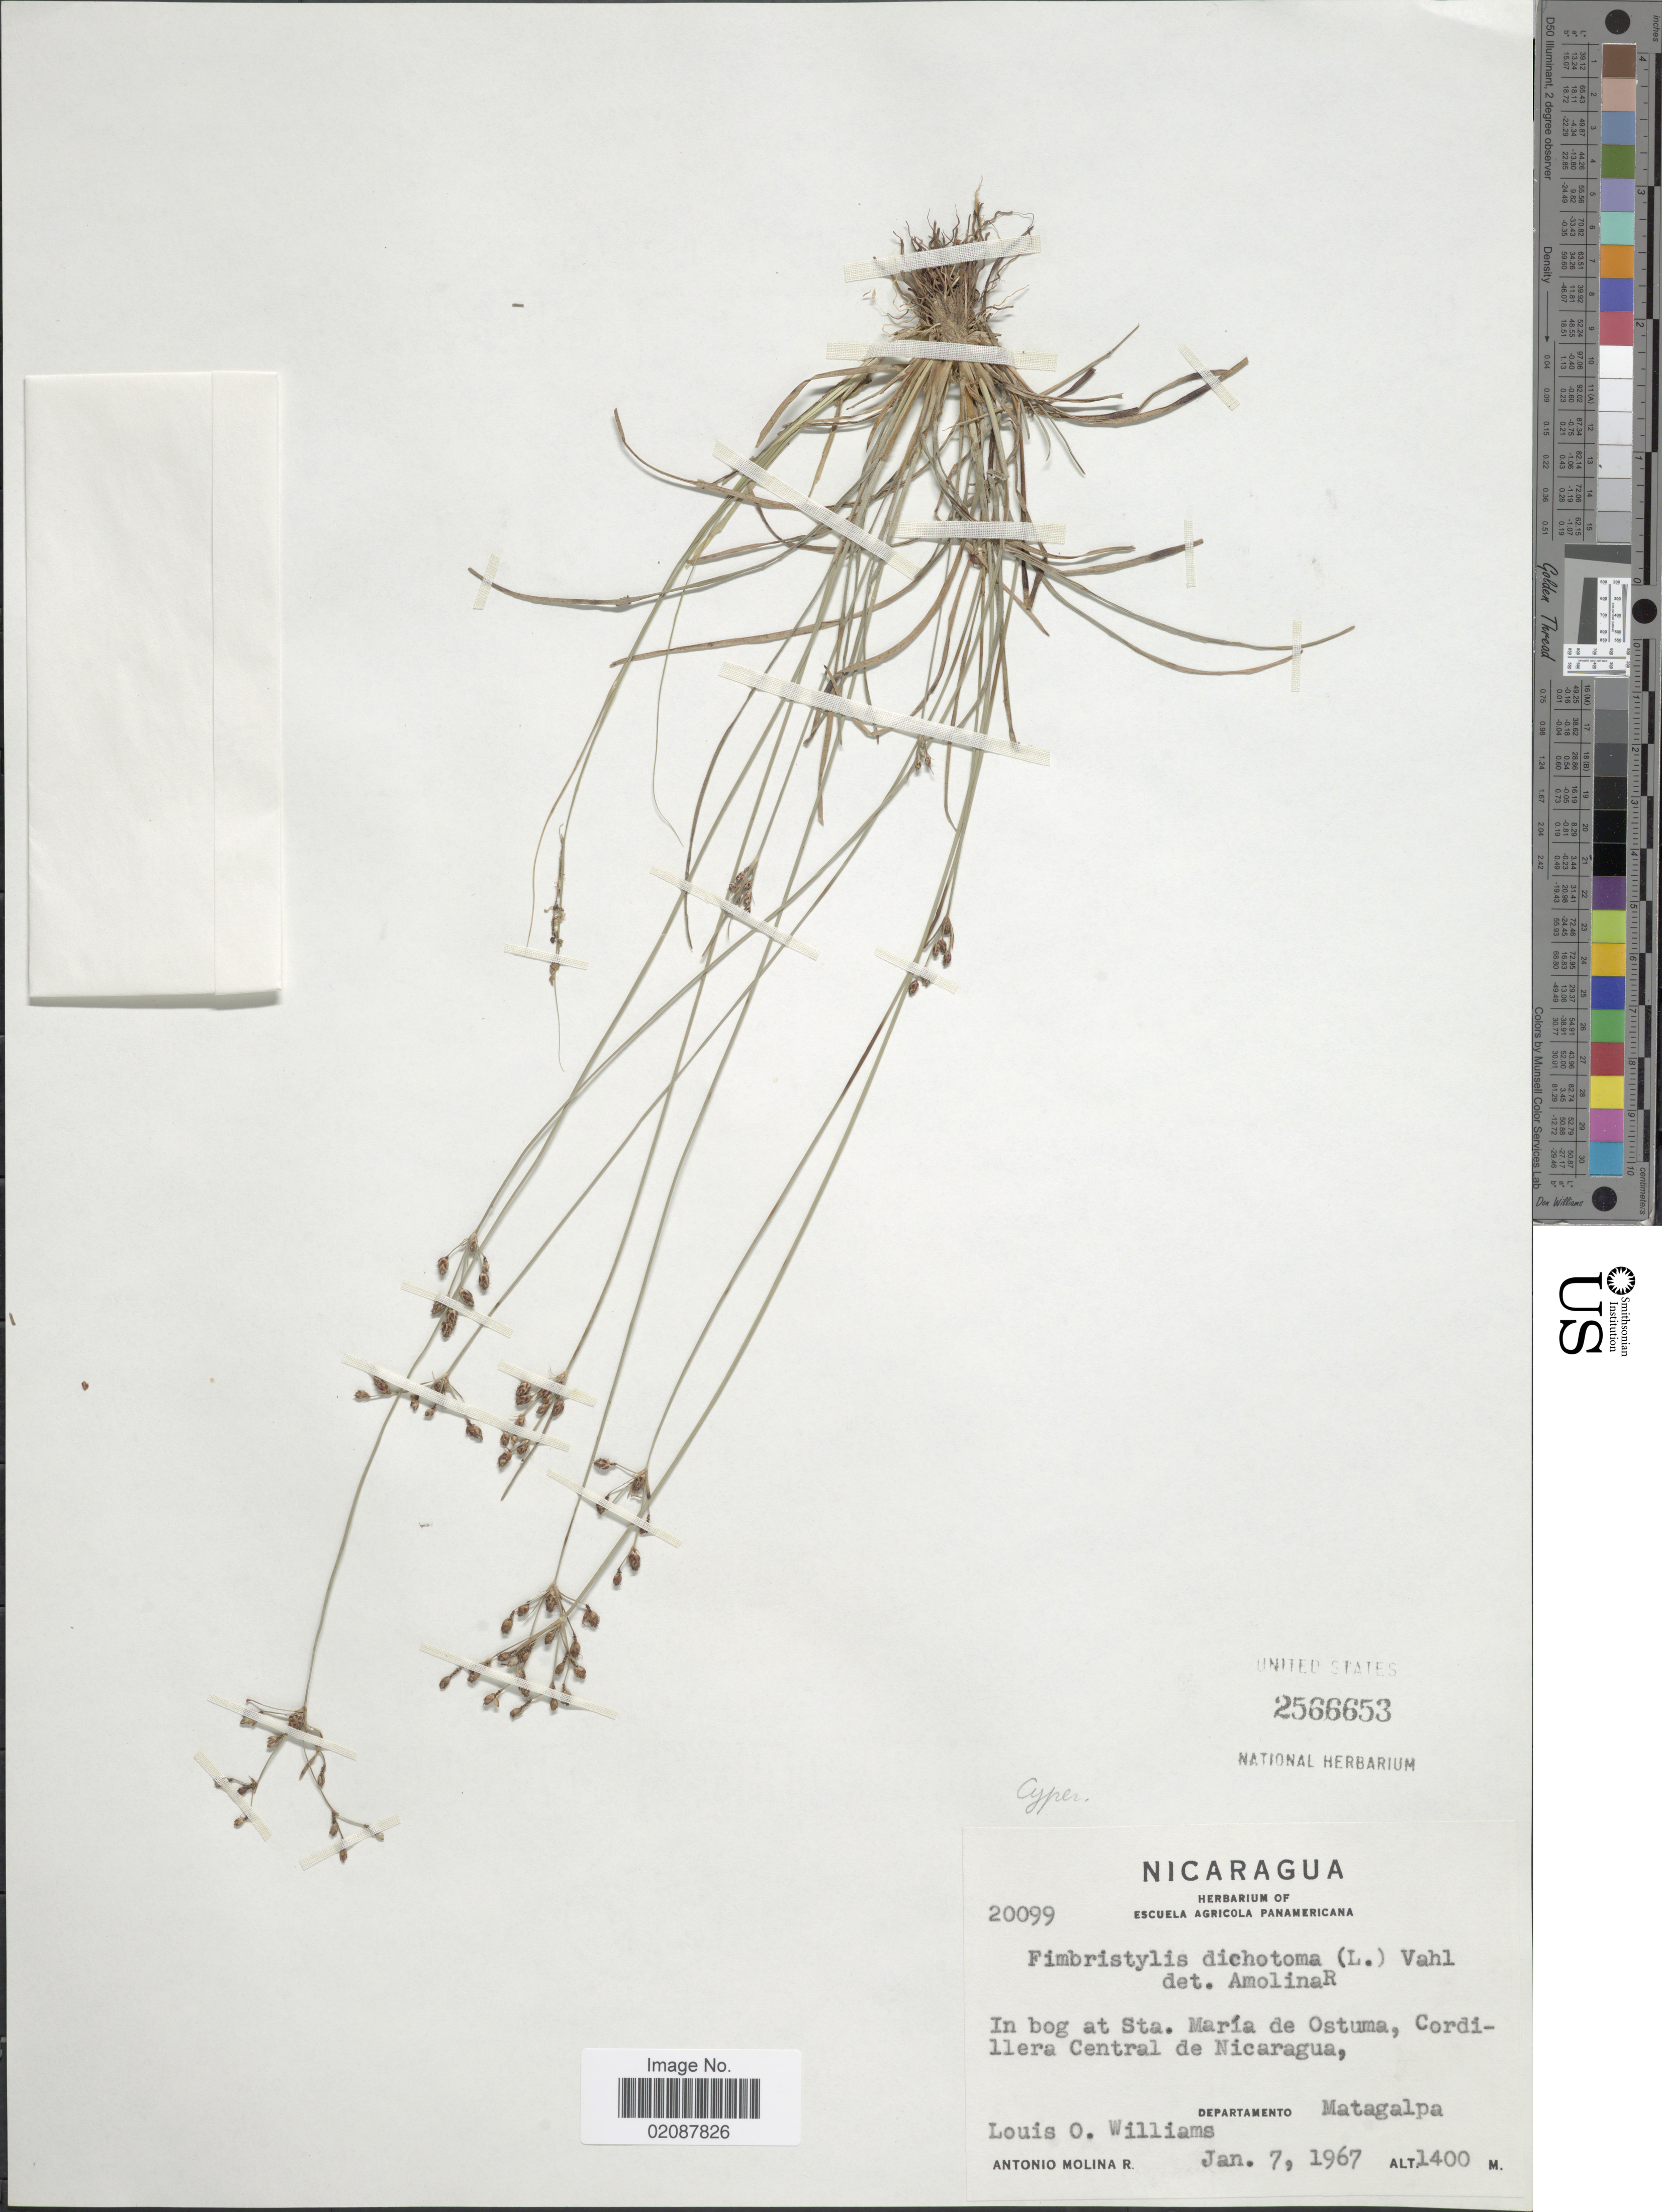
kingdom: Plantae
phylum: Tracheophyta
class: Liliopsida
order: Poales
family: Cyperaceae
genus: Fimbristylis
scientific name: Fimbristylis dichotoma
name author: (L.) Vahl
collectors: L. O. Williams & A. Molina R.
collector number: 20099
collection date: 1967-01-07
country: Nicaragua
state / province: Matagalpa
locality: In bog at Sta. María de Ostuma, Cordillera Central de Nicaragua, Departamento Matagalpa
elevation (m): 1400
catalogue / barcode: US 2566653